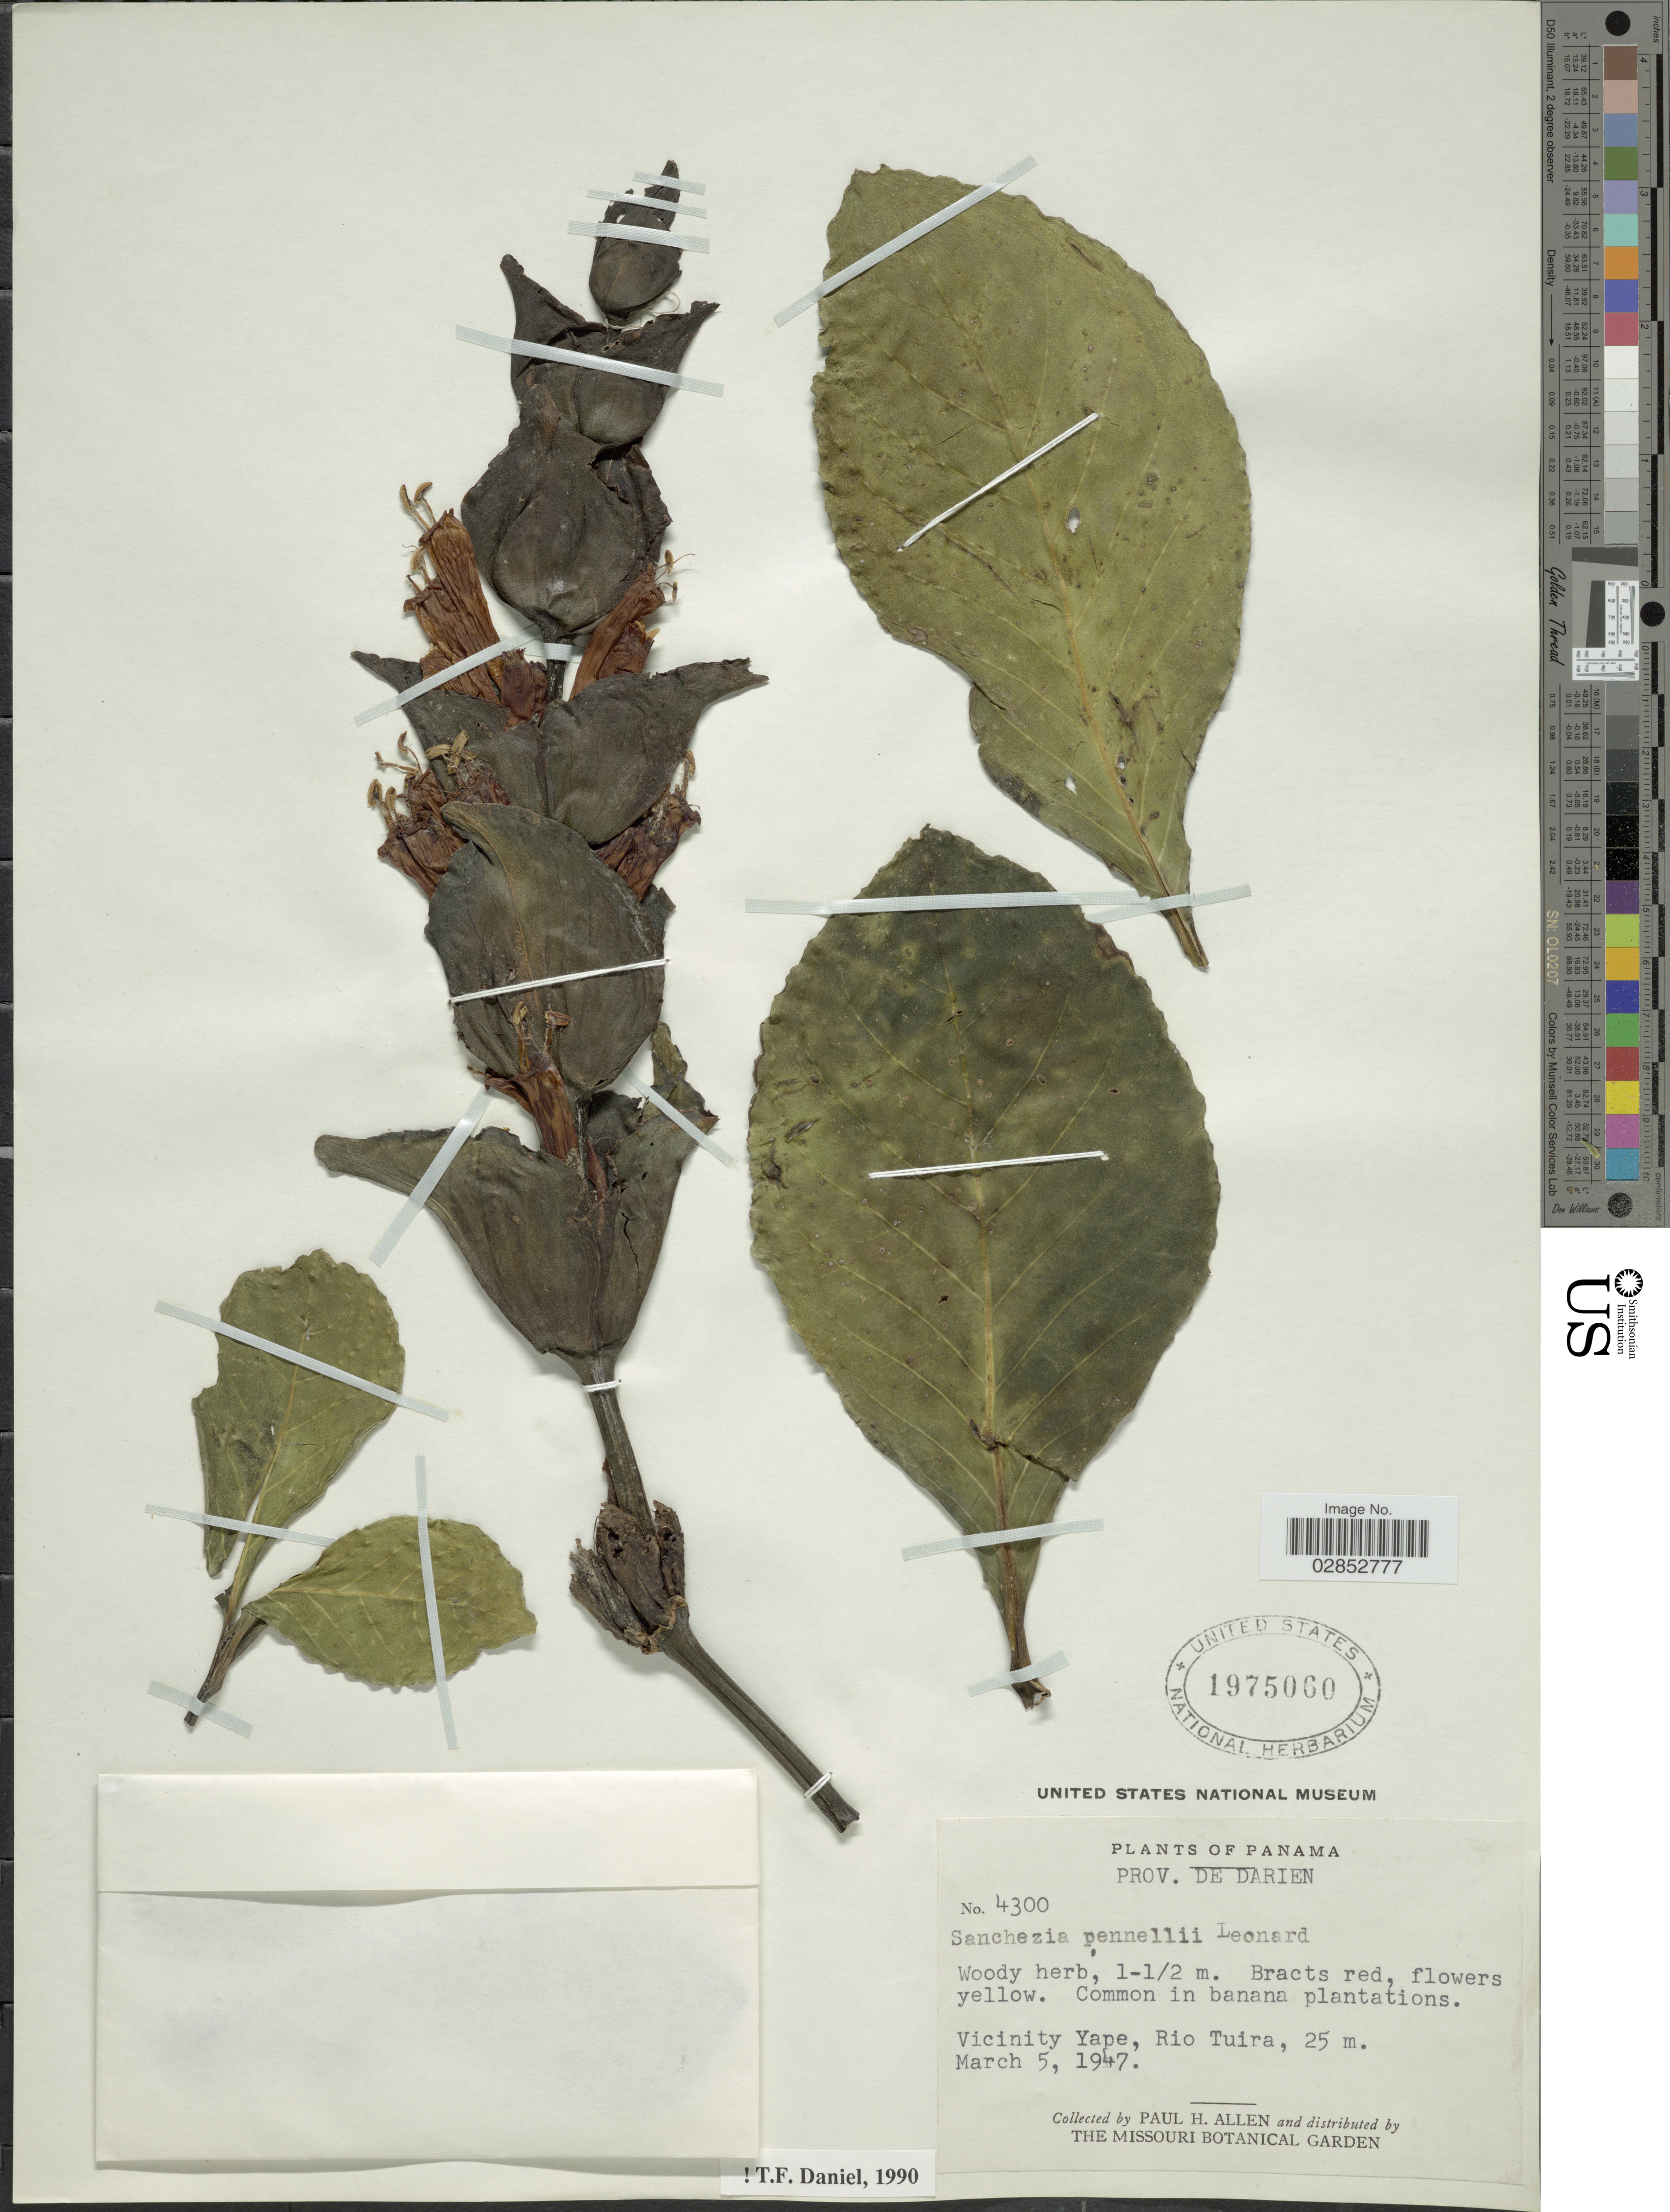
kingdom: Plantae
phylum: Tracheophyta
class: Magnoliopsida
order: Lamiales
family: Acanthaceae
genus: Sanchezia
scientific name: Sanchezia macrocnemis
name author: (Nees) Wassh.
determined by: Azevedo, Igor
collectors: P. H. Allen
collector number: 4300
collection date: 1947-03-05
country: Panama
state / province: Darién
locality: Vicinity Yape, Rio Tuira.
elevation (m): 25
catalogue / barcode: US 1975060